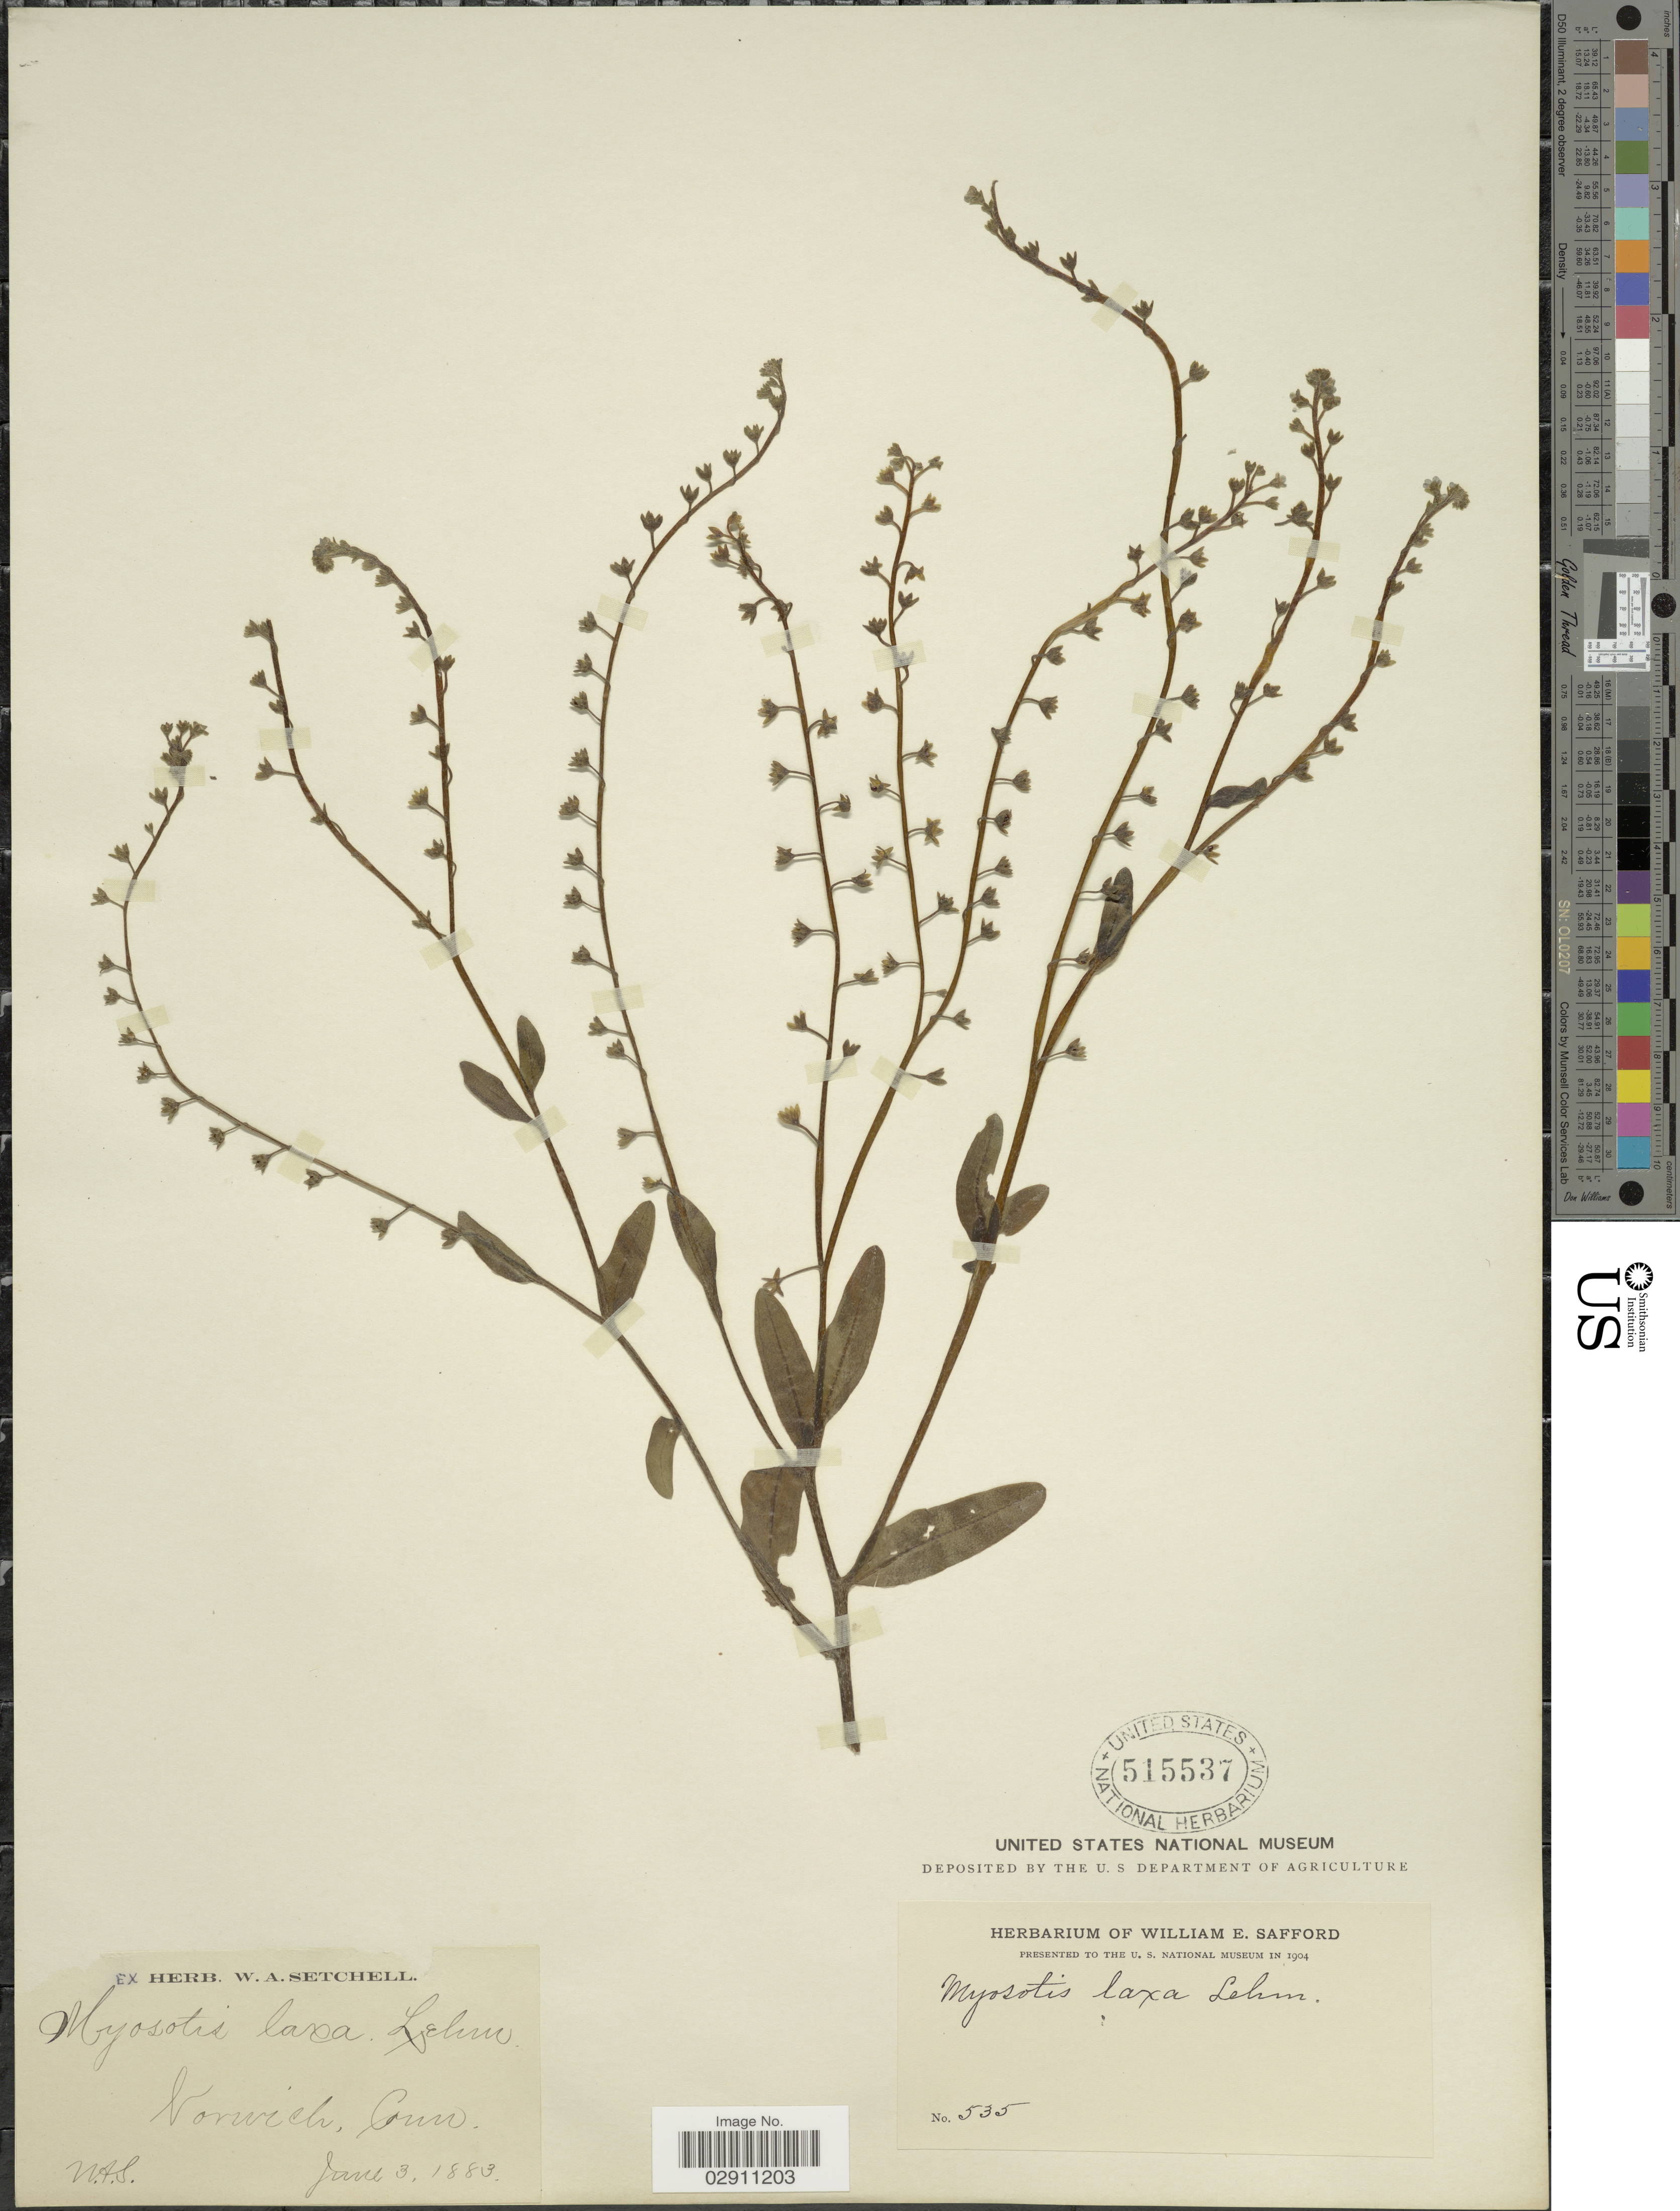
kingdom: Plantae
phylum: Tracheophyta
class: Magnoliopsida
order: Boraginales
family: Boraginaceae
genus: Myosotis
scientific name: Myosotis laxa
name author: F. Lehm.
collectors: W. E. Safford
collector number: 535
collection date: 1883-06-03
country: United States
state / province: Connecticut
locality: Norurich.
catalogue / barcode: US 515537